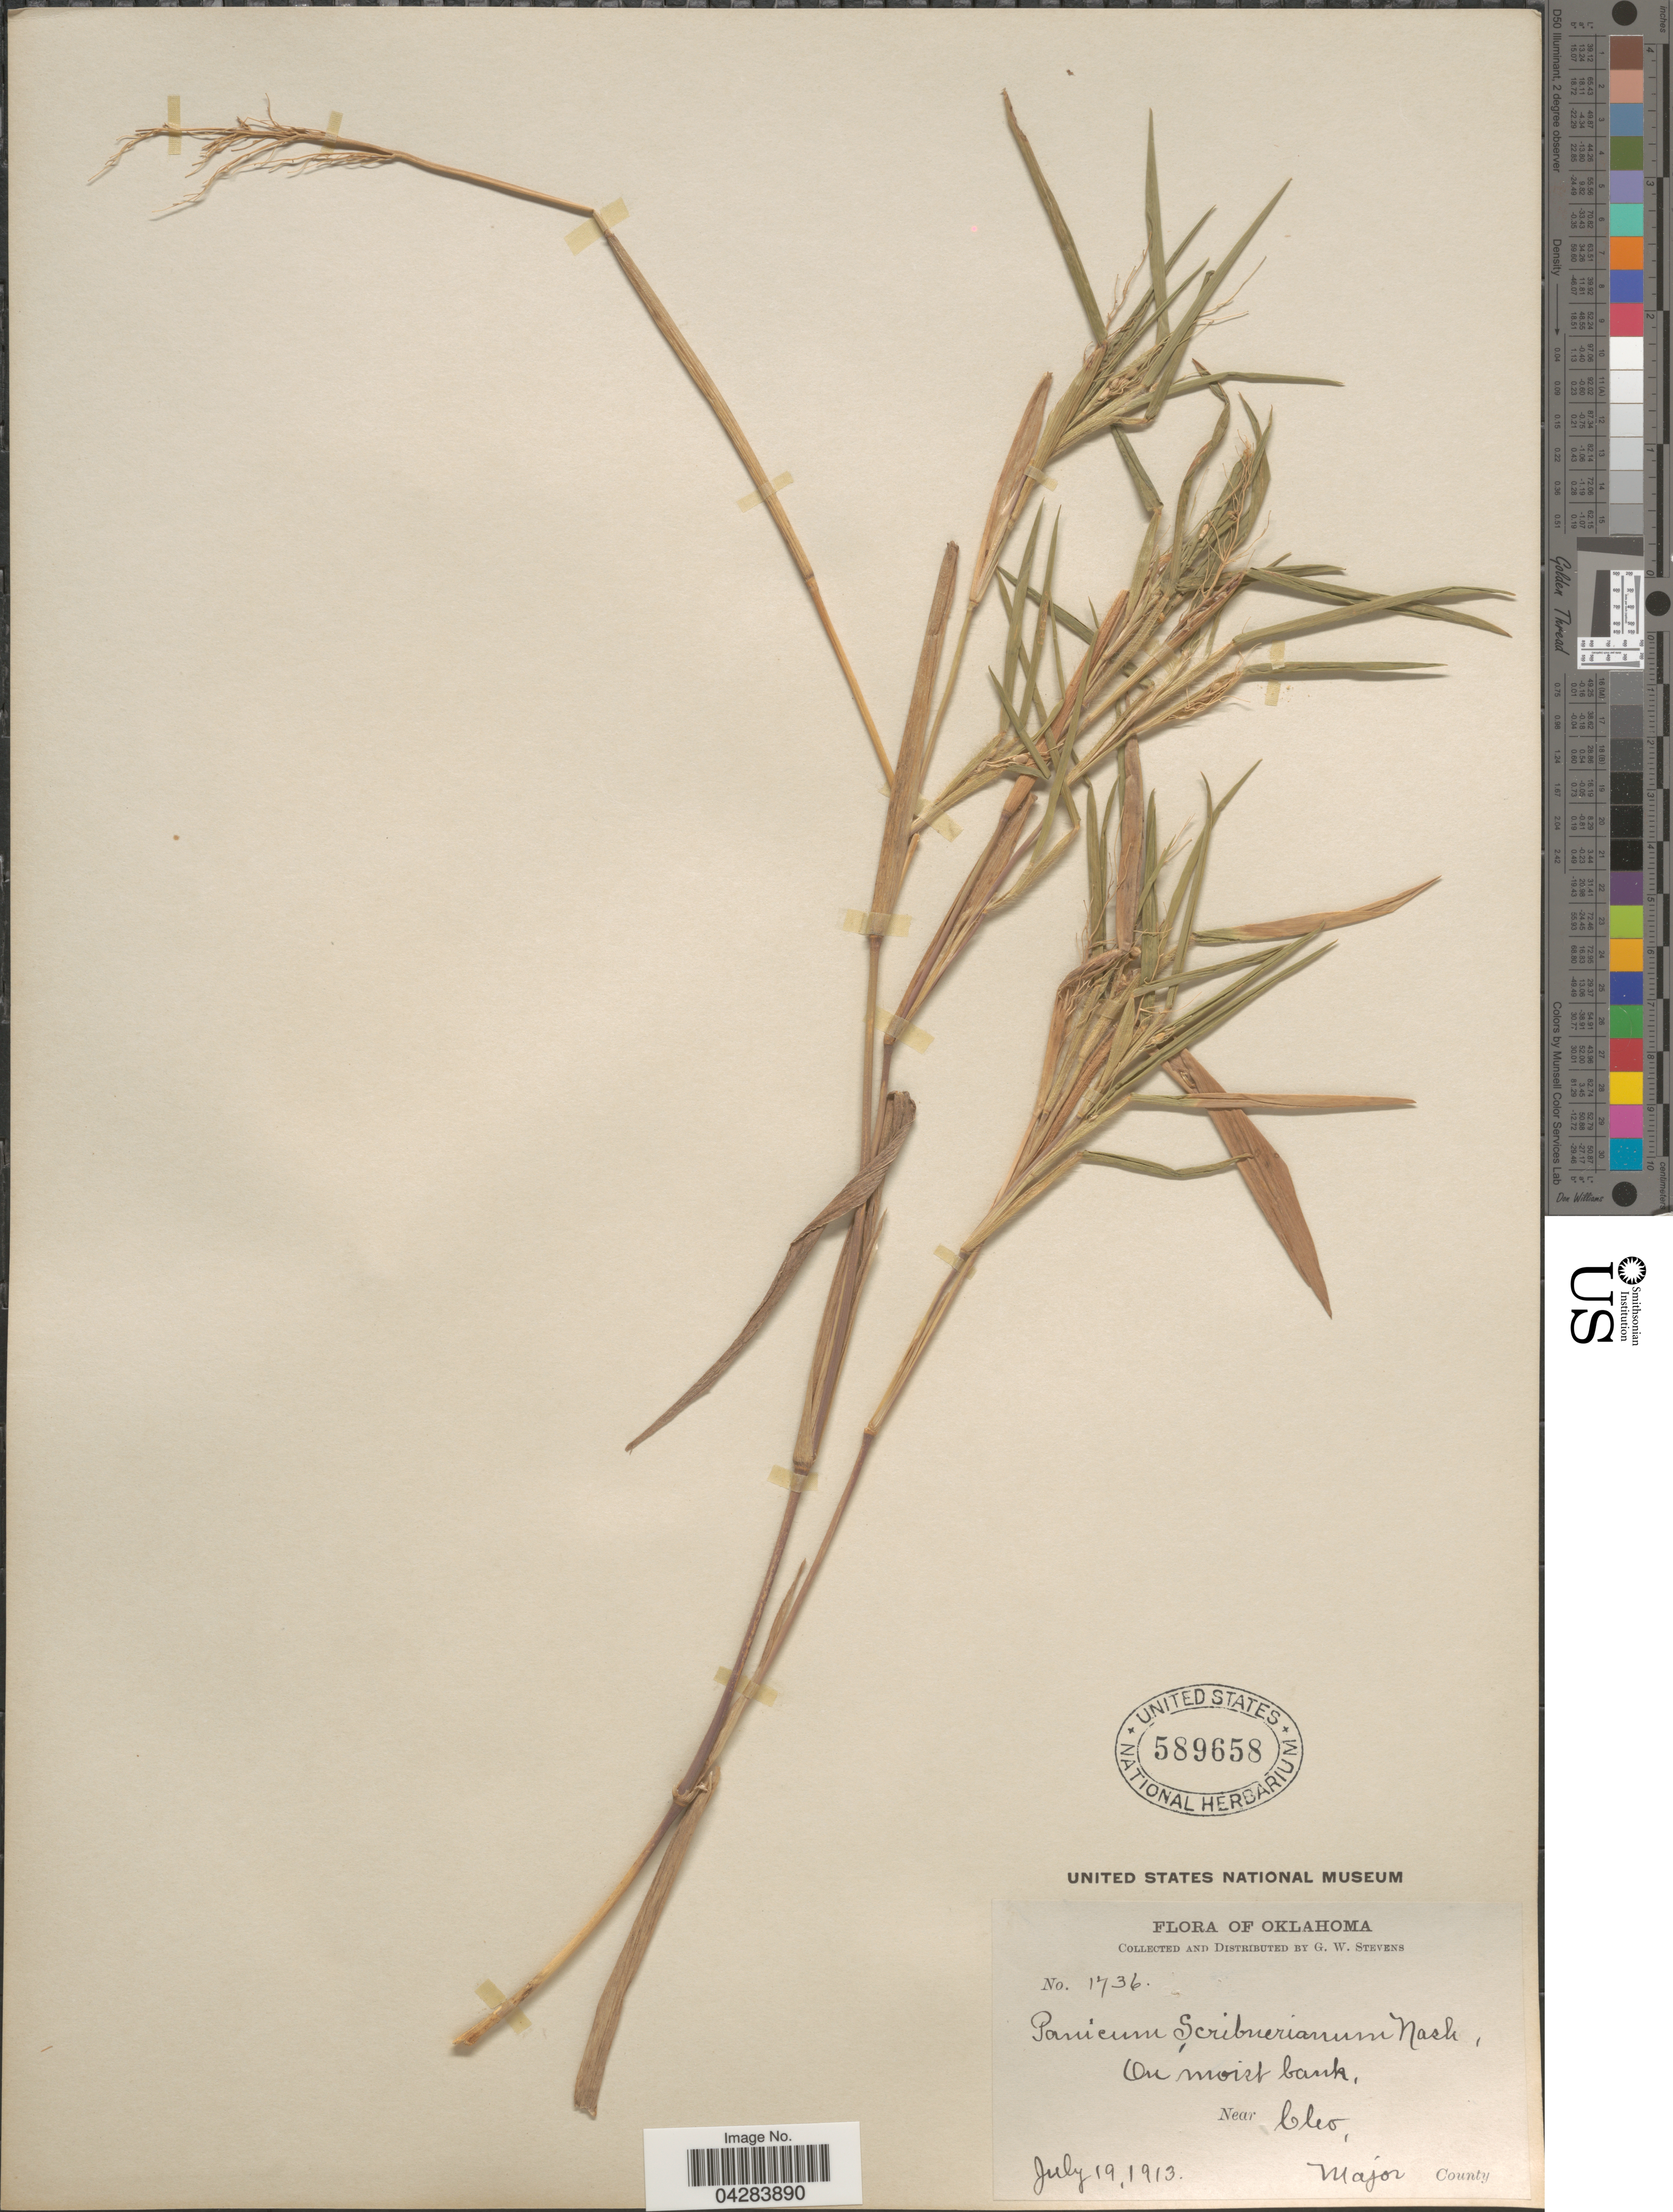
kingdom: Plantae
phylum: Tracheophyta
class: Liliopsida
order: Poales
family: Poaceae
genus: Dichanthelium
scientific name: Dichanthelium oligosanthes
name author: (Schult.) Gould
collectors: G. W. Stevens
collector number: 1736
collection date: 1913-07-19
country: United States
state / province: Oklahoma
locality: On moist bank, Near Cleo, Major County.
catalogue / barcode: US 589658